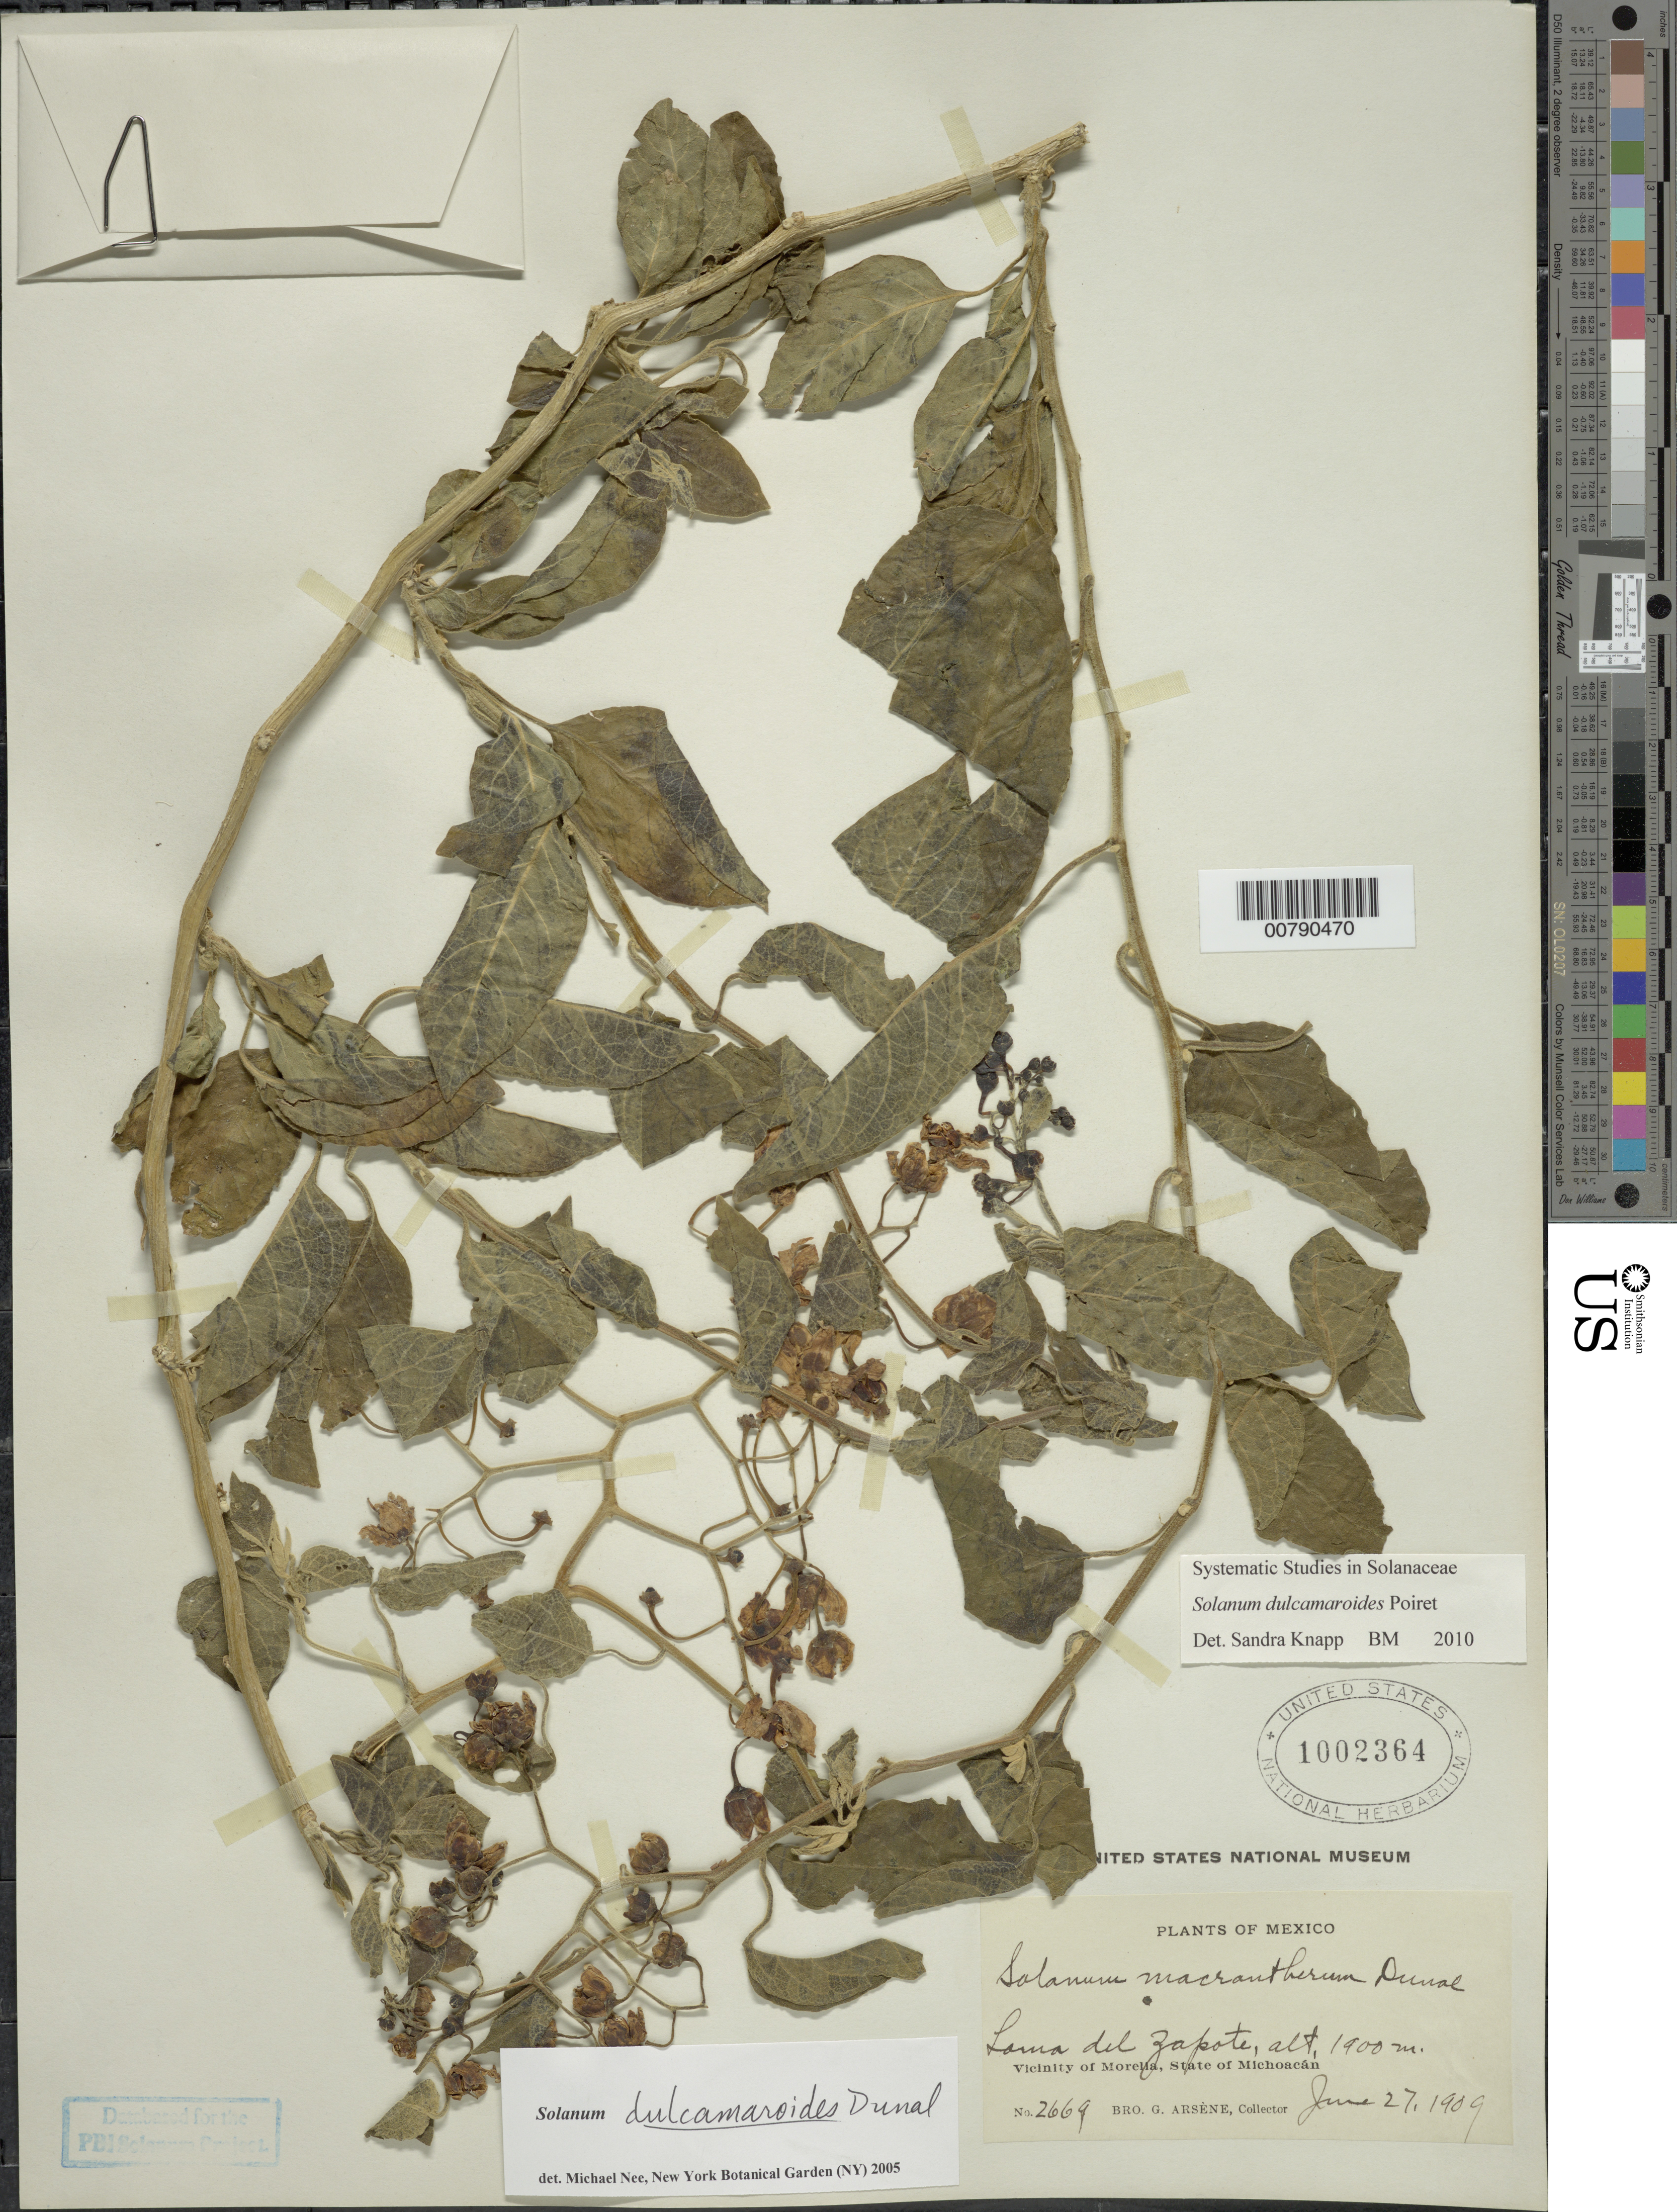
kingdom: Plantae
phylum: Tracheophyta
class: Magnoliopsida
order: Solanales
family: Solanaceae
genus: Solanum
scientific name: Solanum dulcamaroides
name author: Dunal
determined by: Knapp, S. D.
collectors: Bro. G. Arsène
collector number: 2669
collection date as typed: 27 Jun 1909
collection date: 1909-06-27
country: Mexico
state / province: Michoacán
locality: north of Loma Zapote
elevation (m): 1900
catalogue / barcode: US 1002364